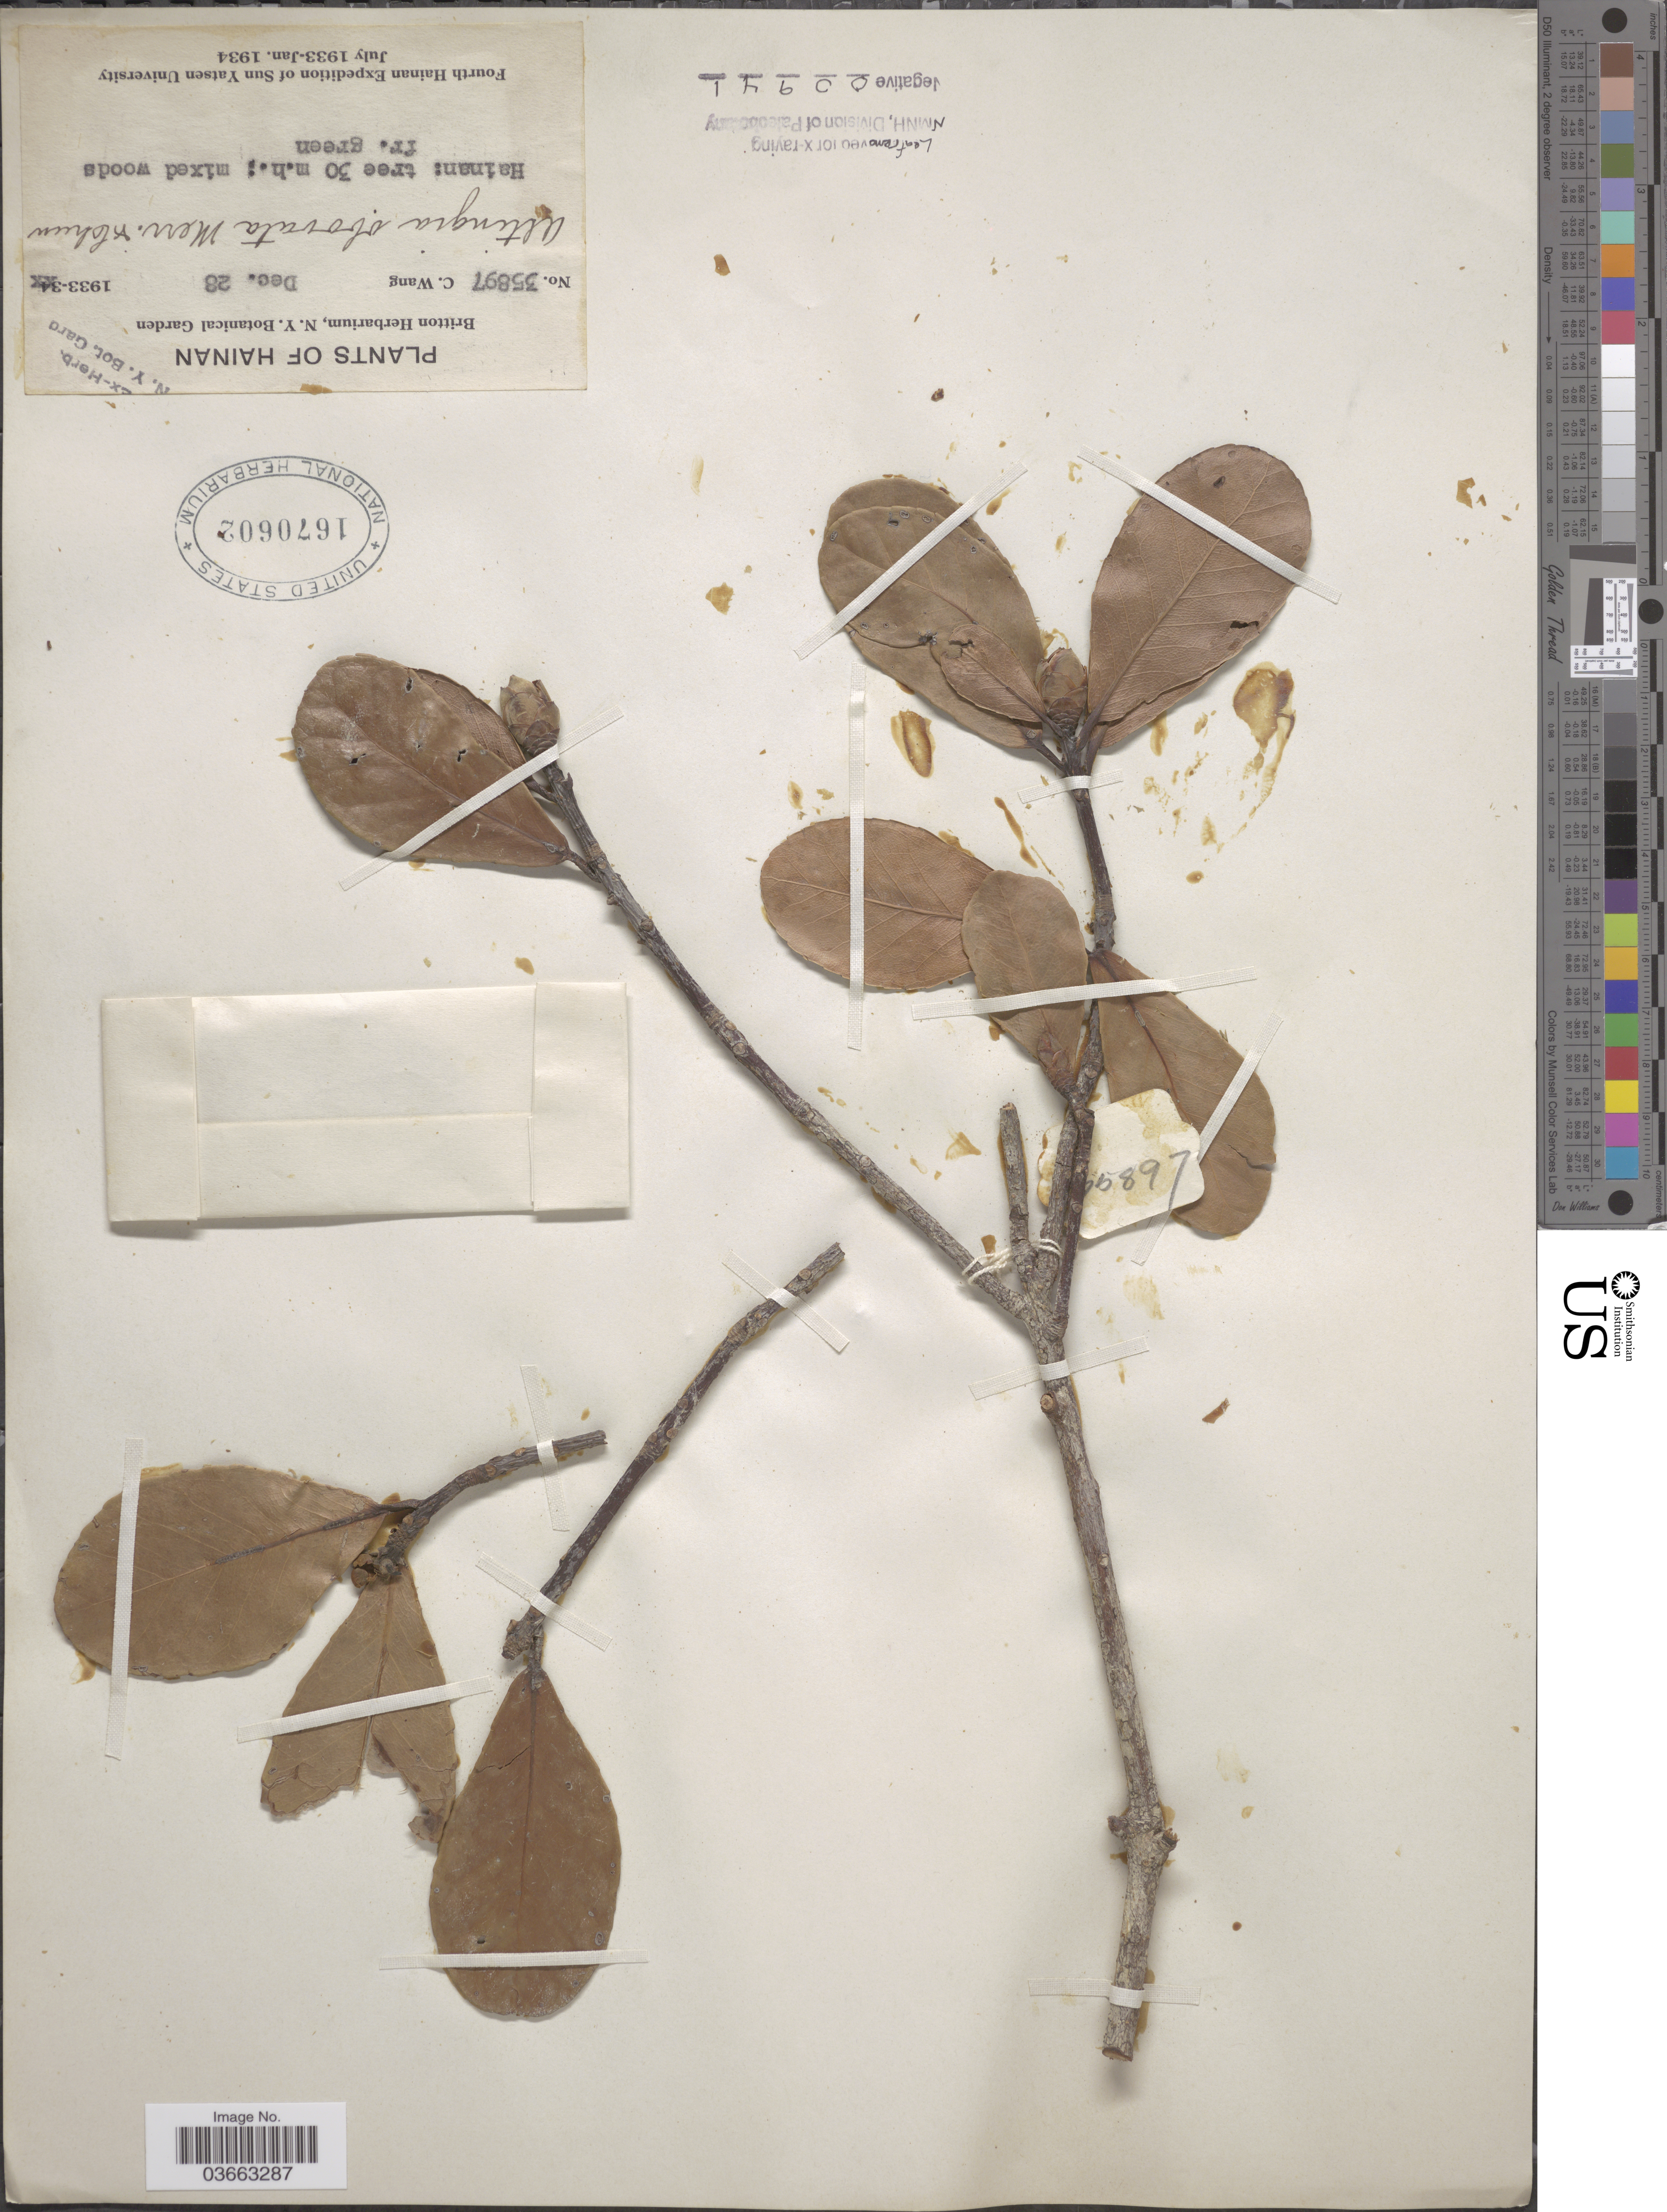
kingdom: Plantae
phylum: Tracheophyta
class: Magnoliopsida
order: Saxifragales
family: Altingiaceae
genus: Liquidambar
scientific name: Liquidambar obovata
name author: (Merr. & W.Y. Chun) Ickert-Bond & J. Wen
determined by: Strong, Mark T., (BOT), Smithsonian Institution - National Museum of Natural History (UNITED STATES)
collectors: C. Wang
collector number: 35897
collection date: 1933-12-28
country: China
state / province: Hainan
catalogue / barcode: US 1670602